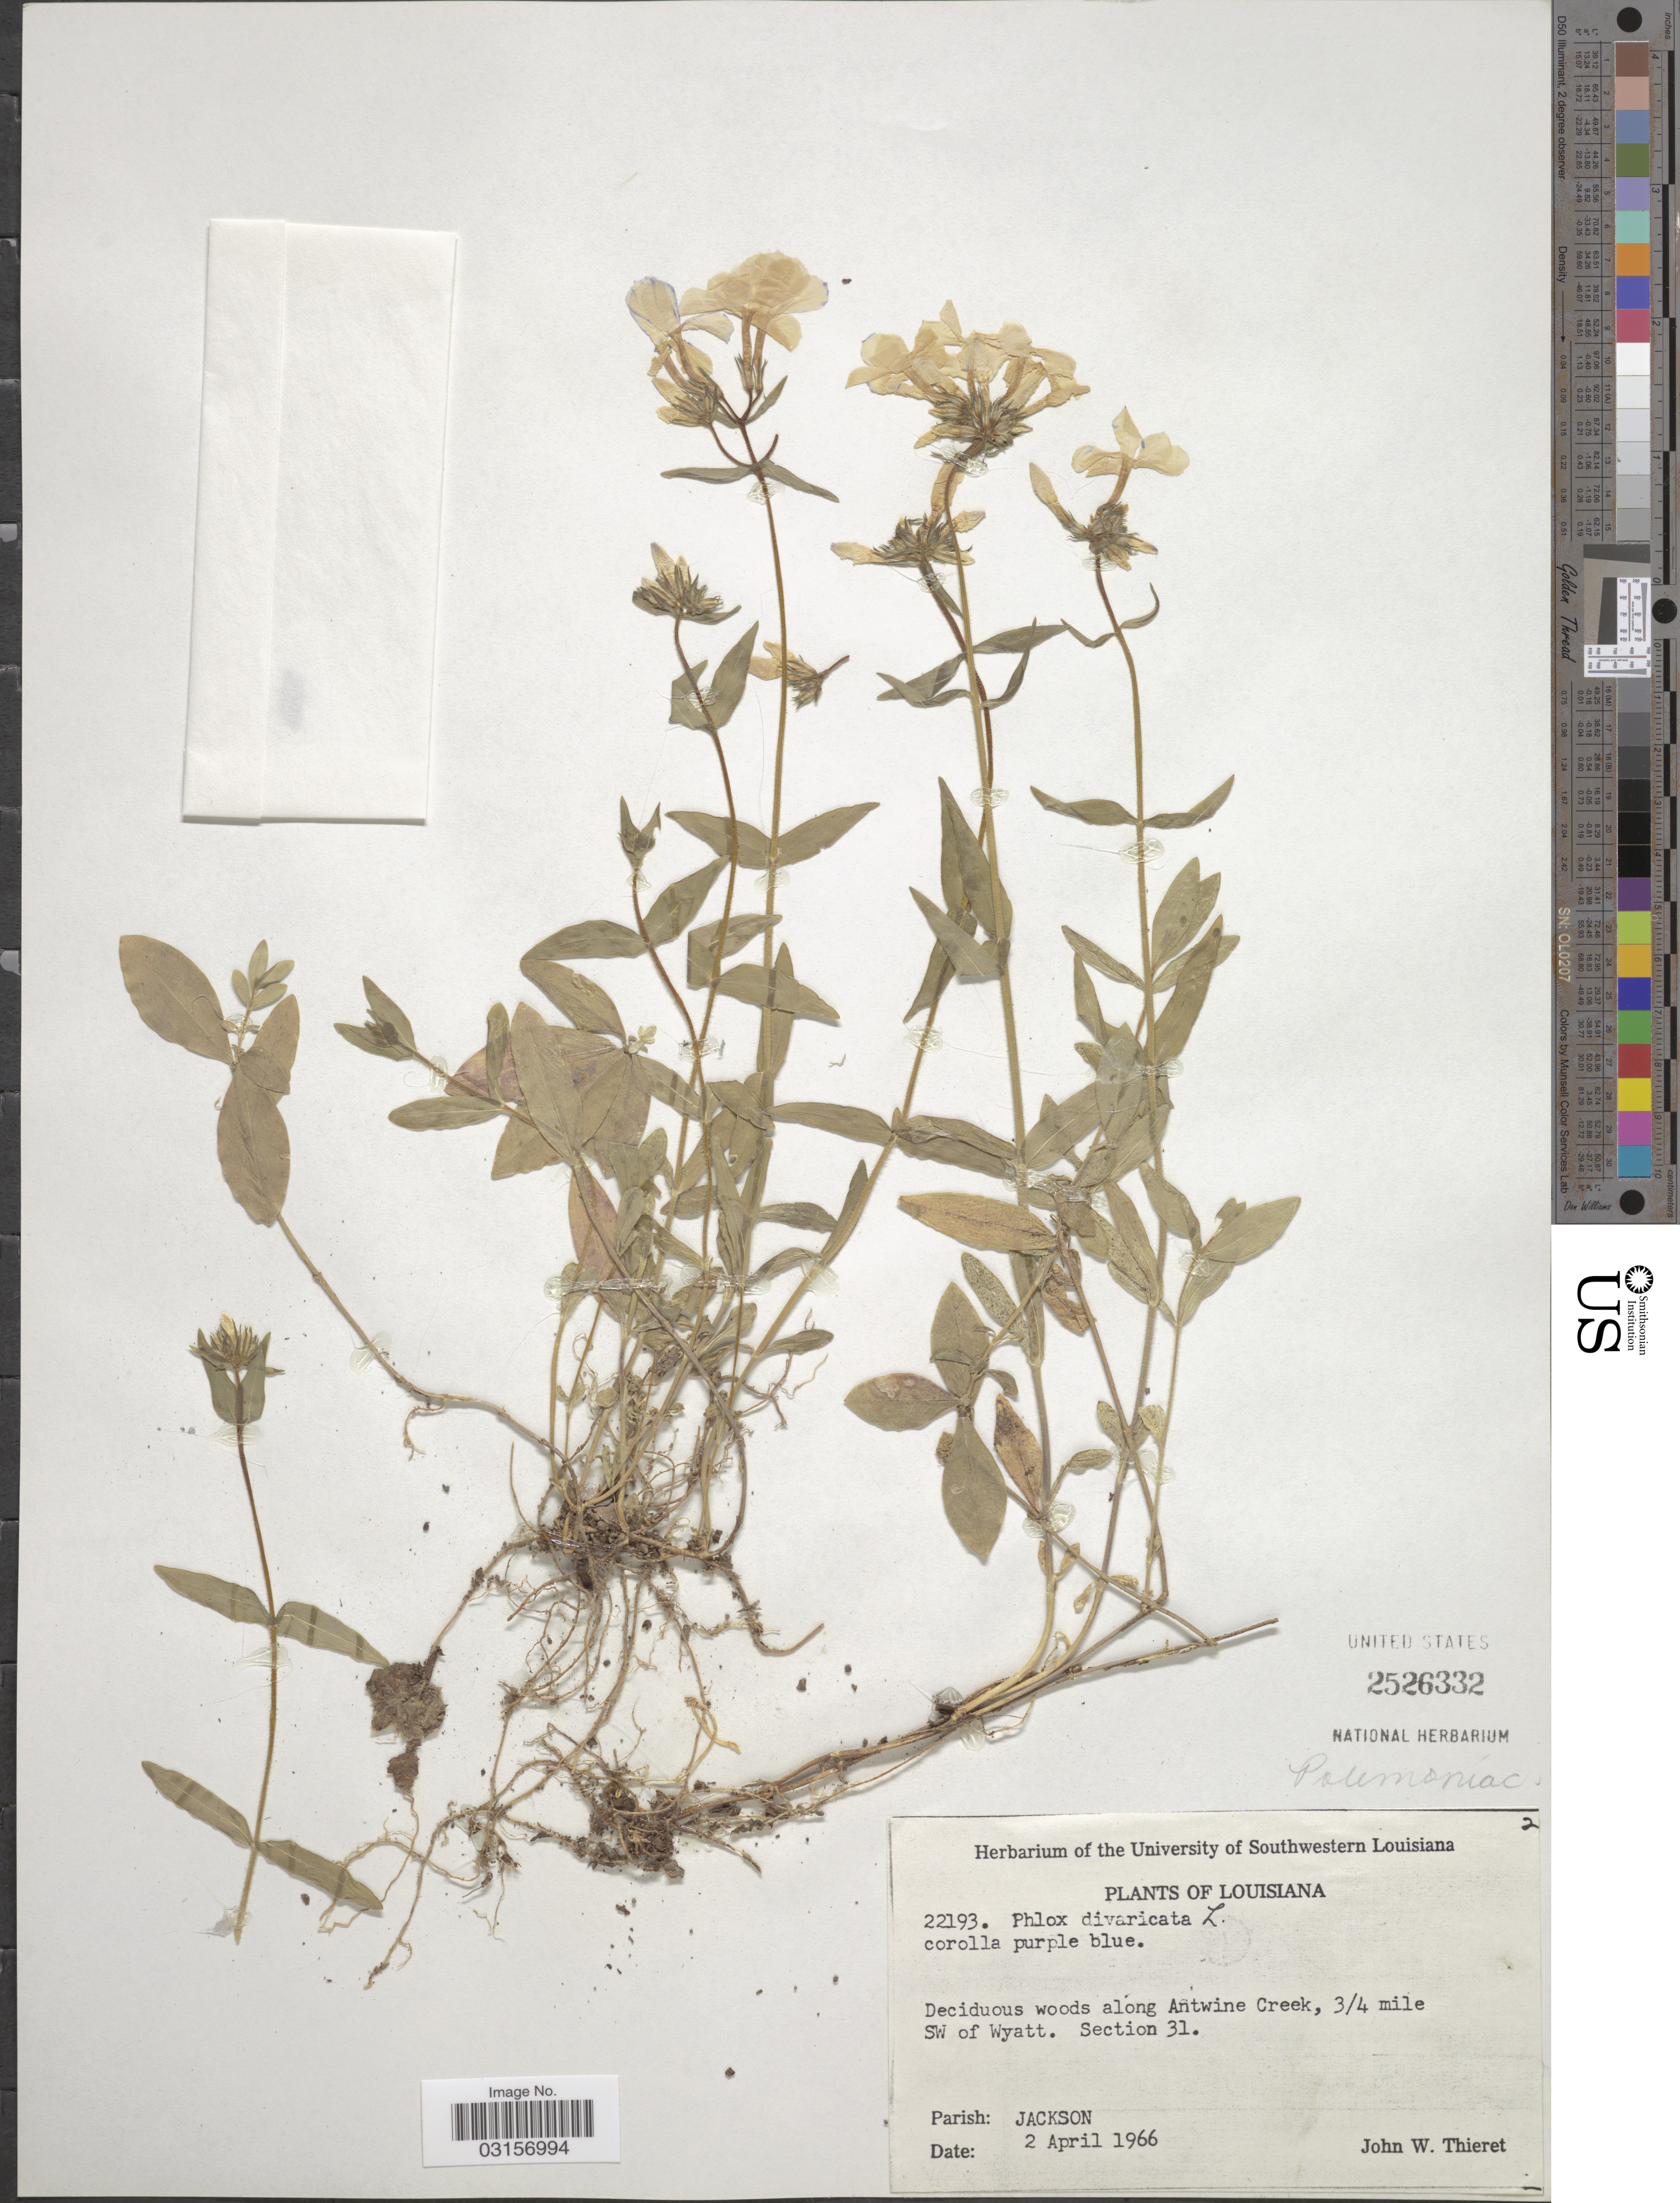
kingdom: Plantae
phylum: Tracheophyta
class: Magnoliopsida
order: Ericales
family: Polemoniaceae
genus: Phlox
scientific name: Phlox divaricata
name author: L.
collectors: J. W. Thieret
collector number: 22193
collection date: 1966-04-02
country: United States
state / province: Louisiana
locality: Deciduous woods along Antwine Creek, ¾ mile SW of Wyatt. Section 31, Parish: Jackson.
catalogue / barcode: US 2526332